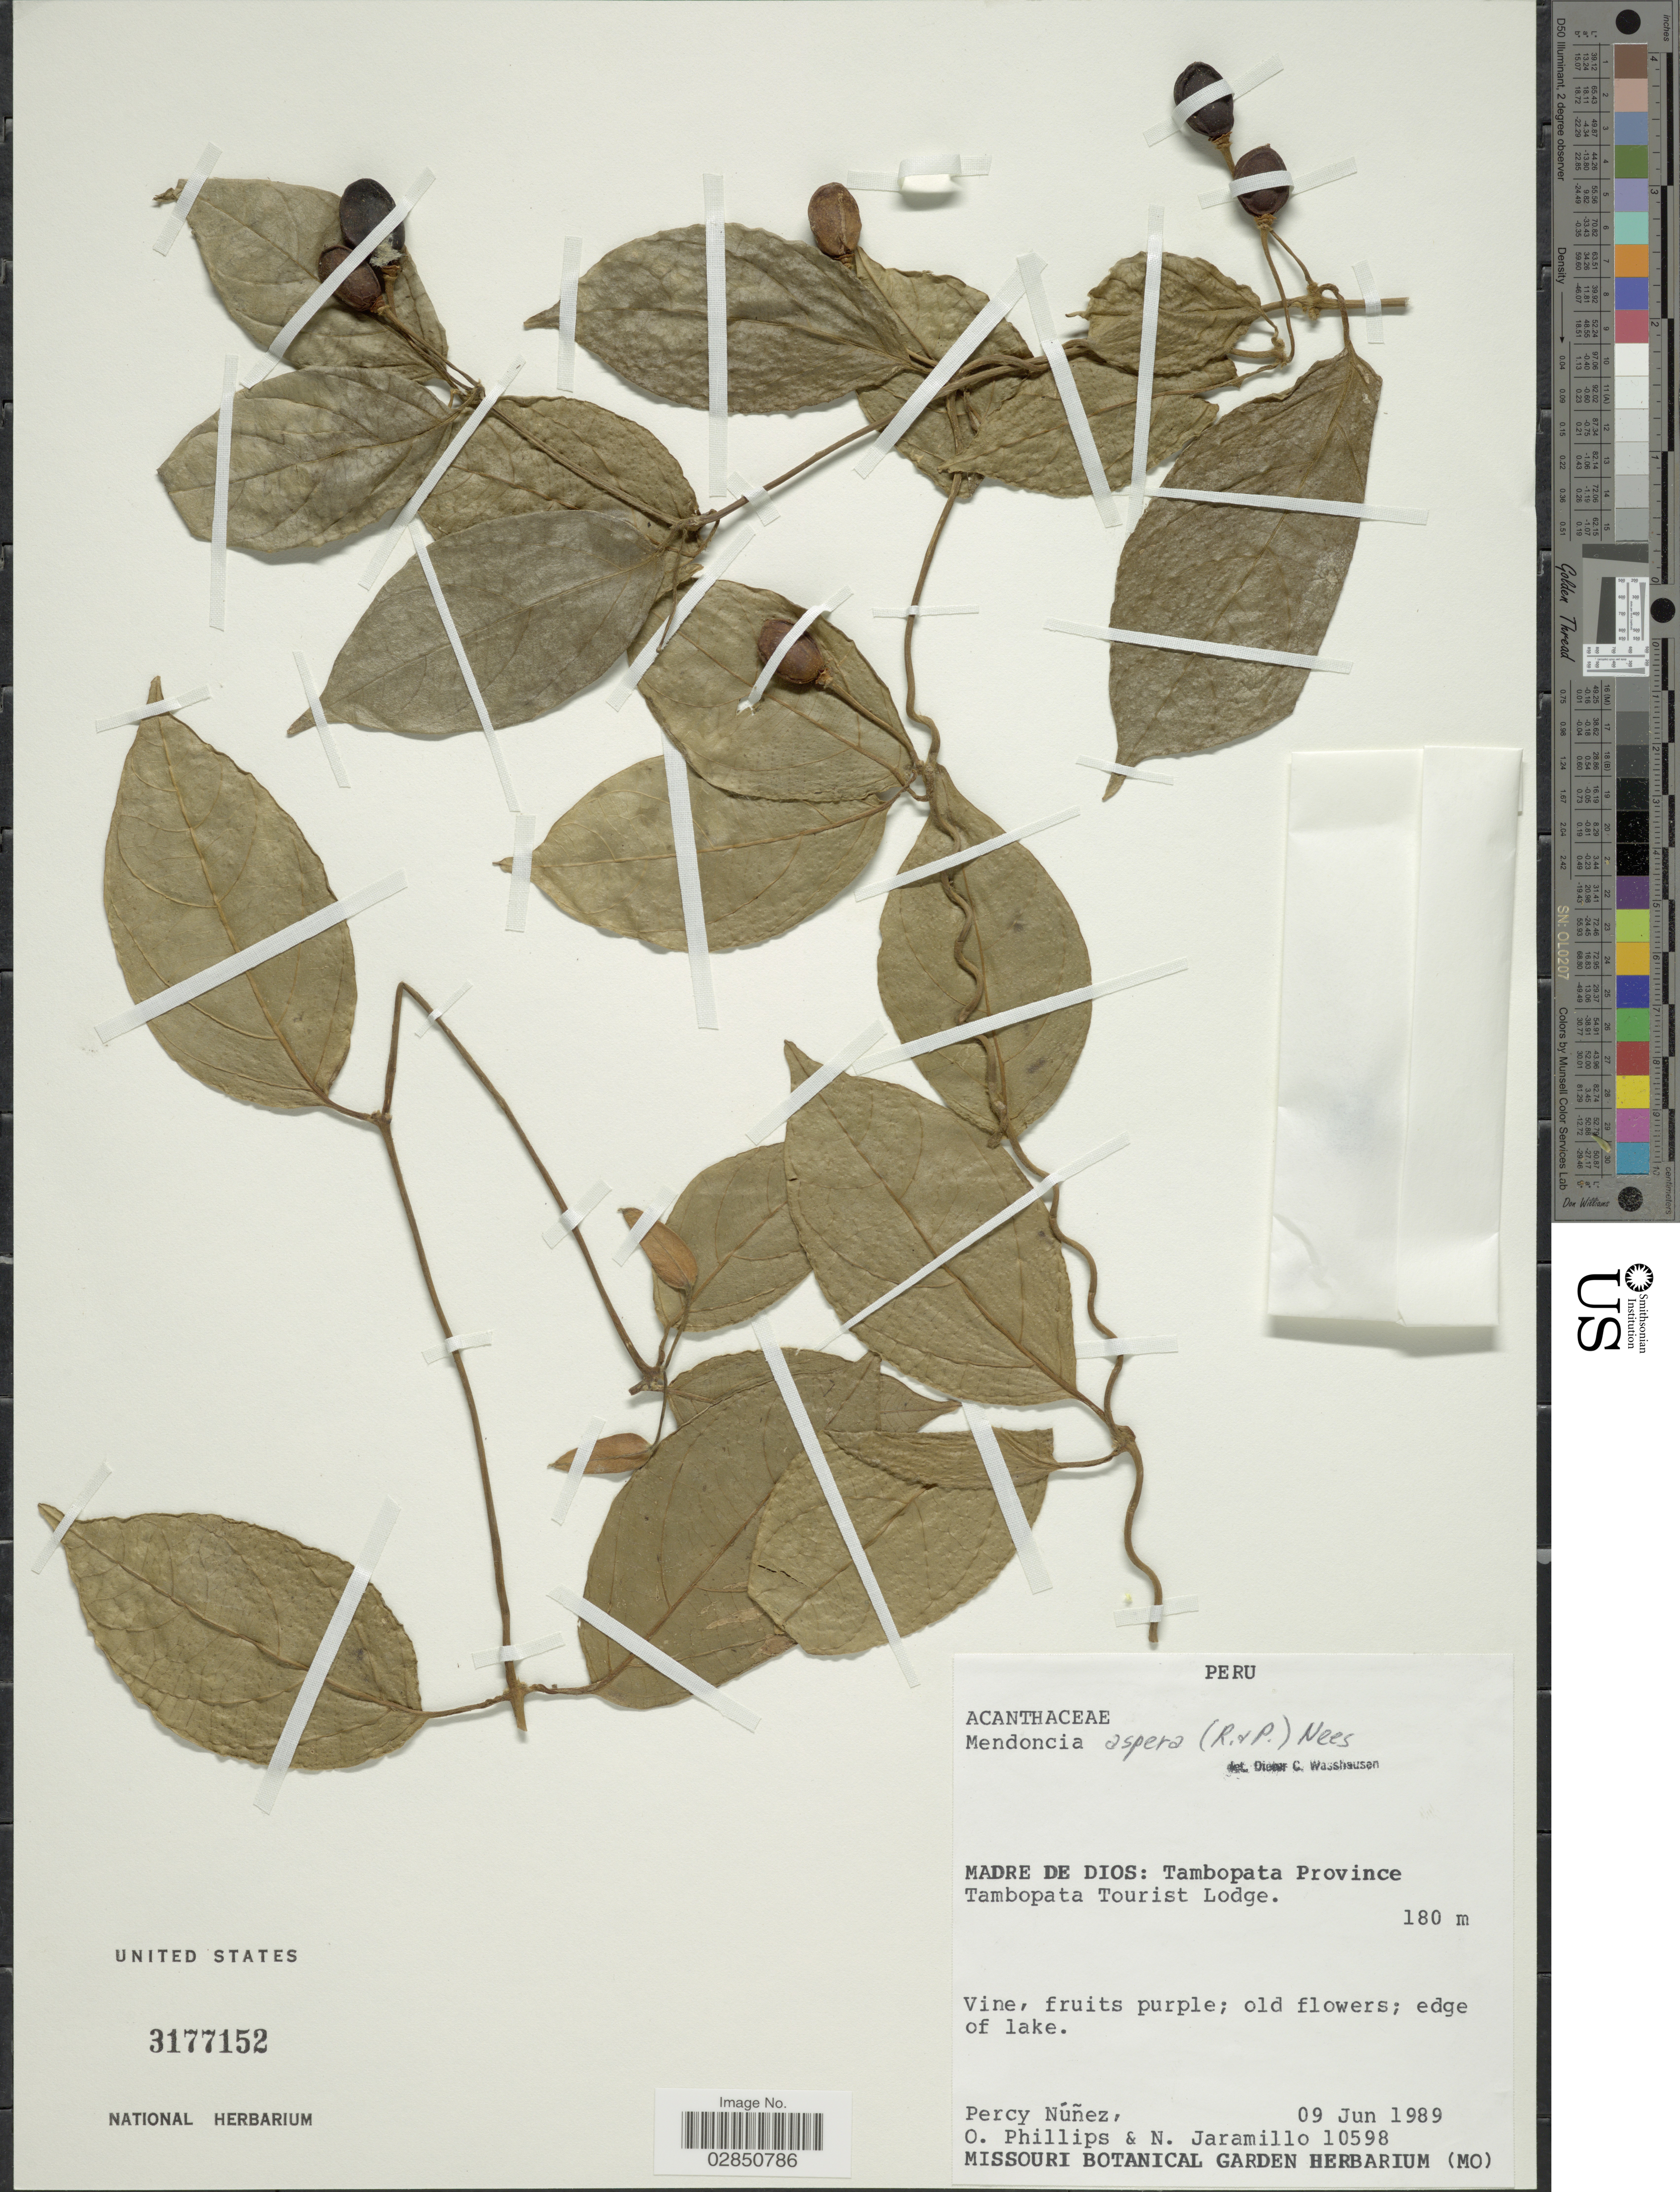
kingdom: Plantae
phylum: Tracheophyta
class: Magnoliopsida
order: Lamiales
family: Acanthaceae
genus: Mendoncia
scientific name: Mendoncia aspera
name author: (Ruiz & Pav.) Nees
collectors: P. Nuñez V., O. Phillips & N. Jaramillo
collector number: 10598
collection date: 1989-06-09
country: Peru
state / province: Madre de Dios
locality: Tambopata Province. Tambopata Tourist Lodge.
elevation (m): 180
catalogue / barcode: US 3177152